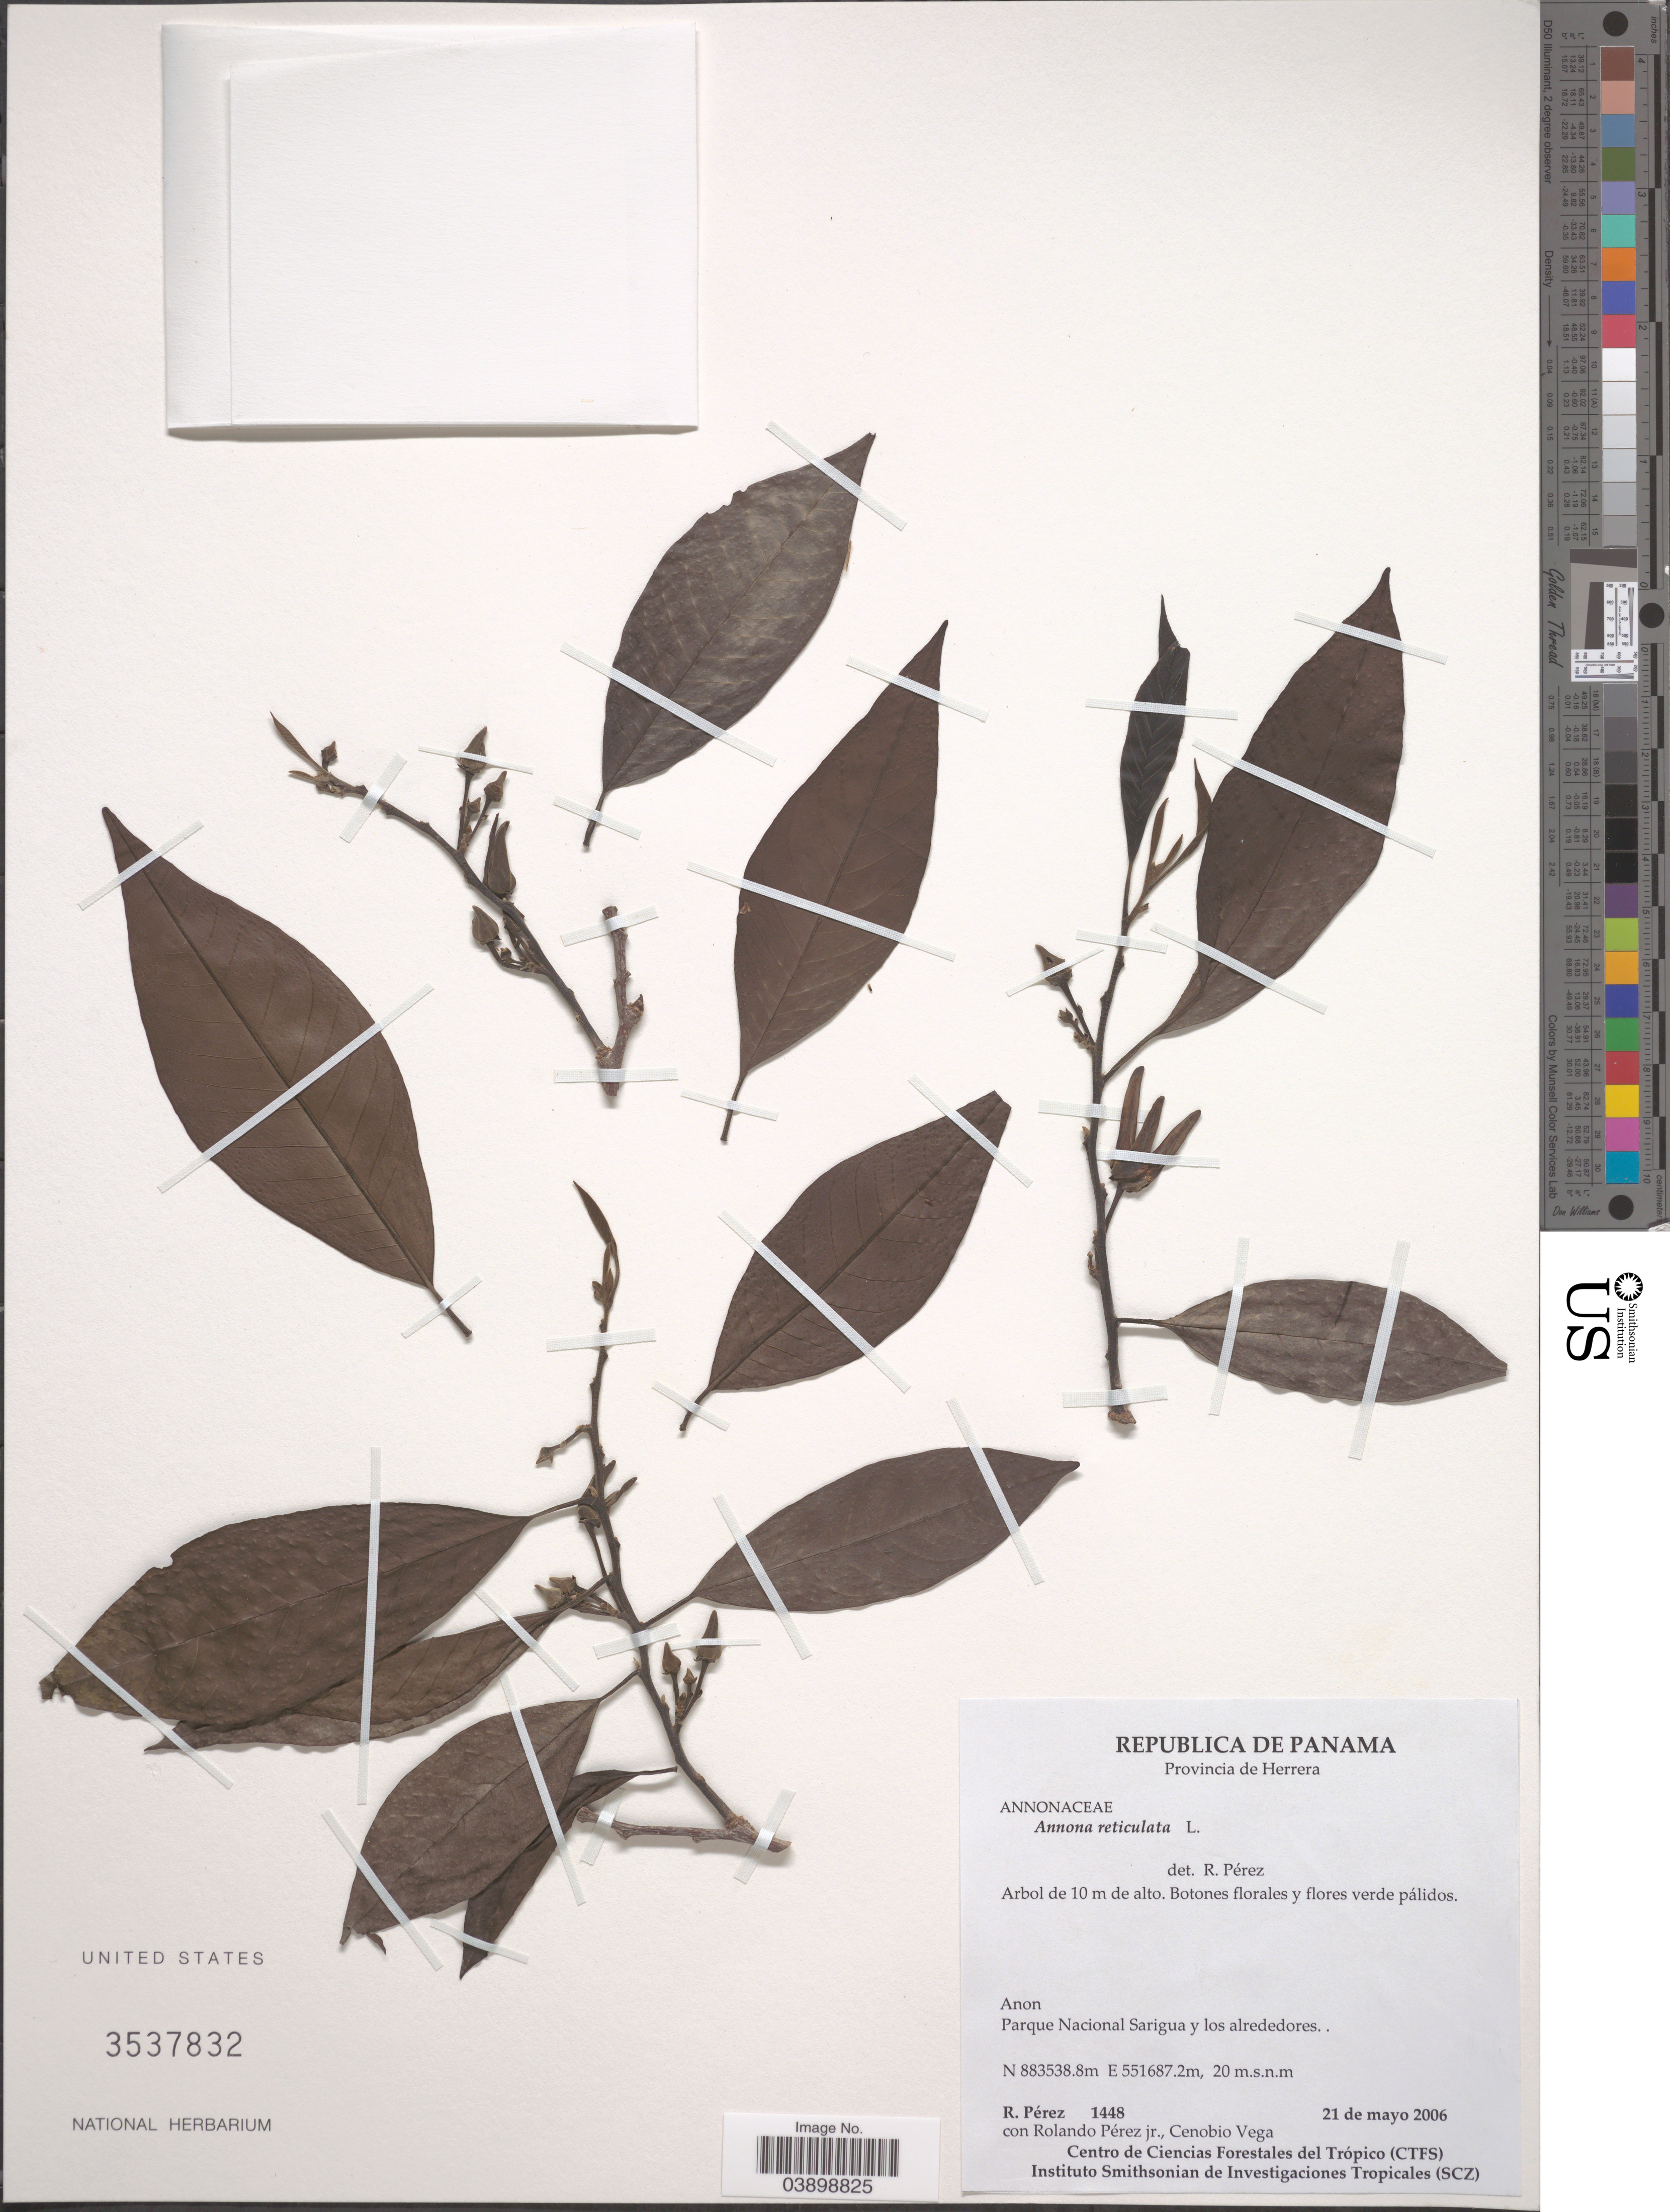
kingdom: Plantae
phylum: Tracheophyta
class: Magnoliopsida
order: Magnoliales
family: Annonaceae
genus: Annona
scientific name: Annona reticulata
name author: L.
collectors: R. Perez, R. Perez & C. Vega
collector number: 1448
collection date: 2006-05-21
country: Panama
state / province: Herrera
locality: Republica de Panama. Anon. Parque Nacional Sarigua y los alrededores.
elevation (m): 20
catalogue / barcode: US 3537832